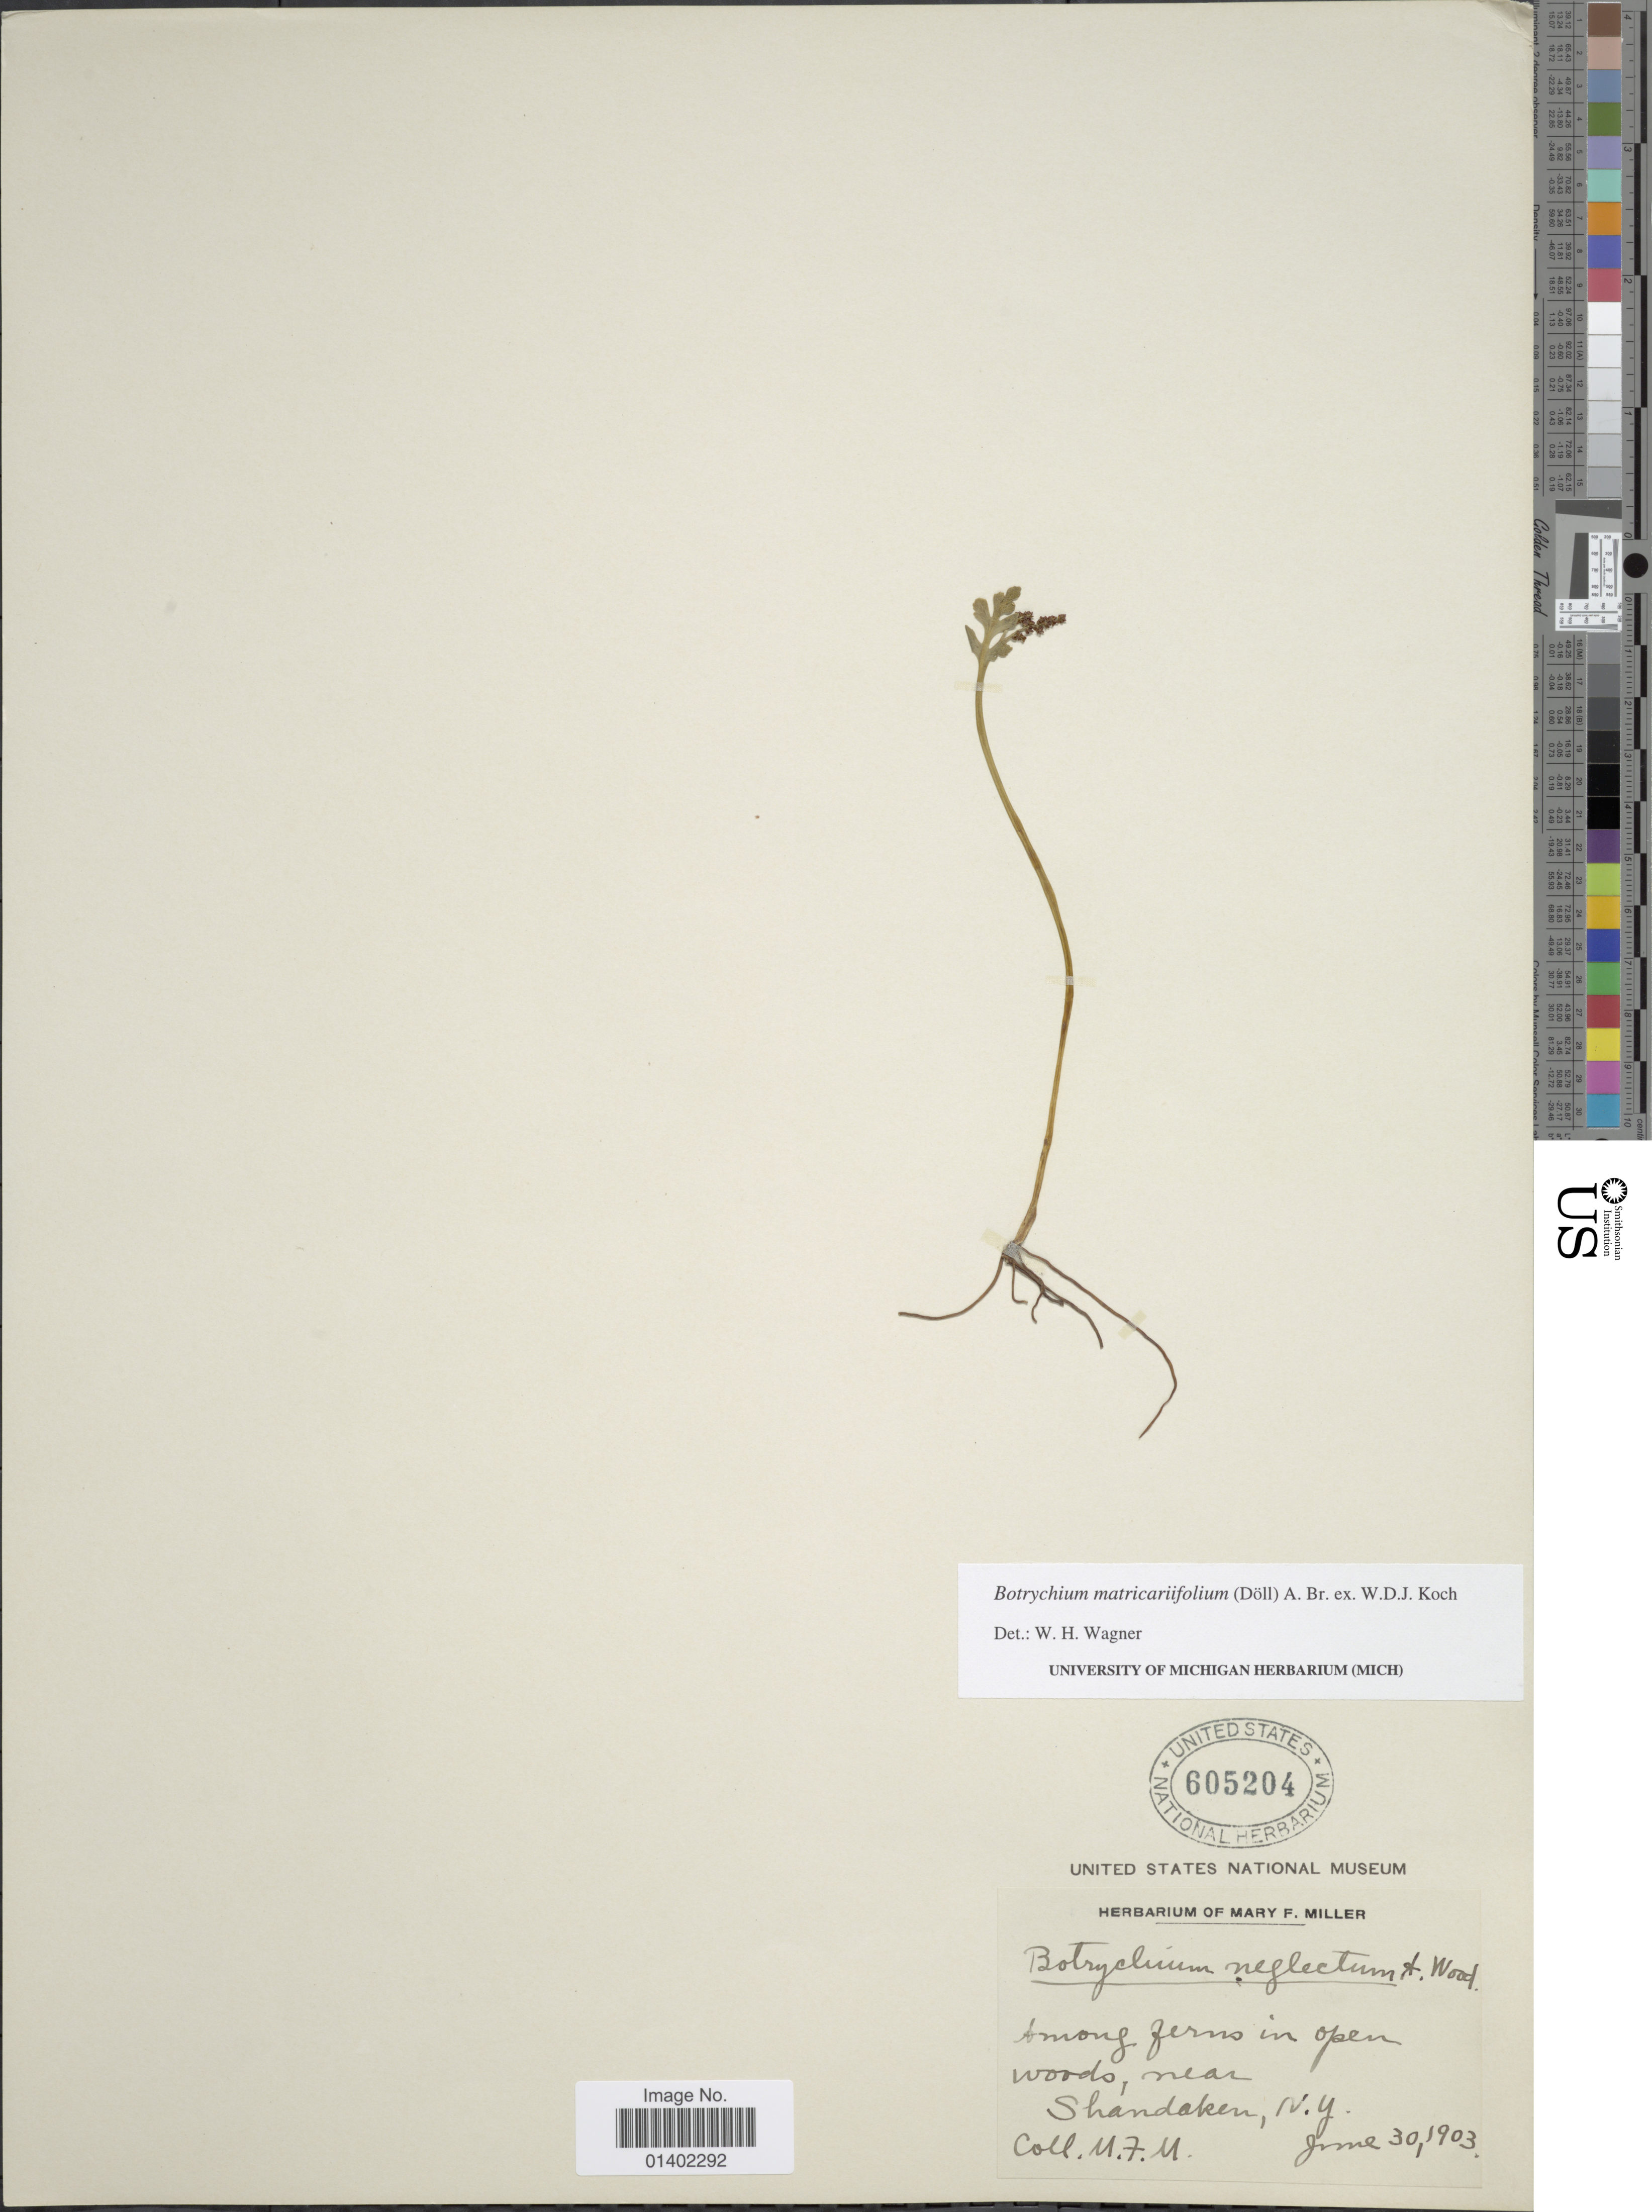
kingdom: Plantae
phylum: Tracheophyta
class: Polypodiopsida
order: Ophioglossales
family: Ophioglossaceae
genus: Botrychium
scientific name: Botrychium matricariifolium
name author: (A. Braun ex Dowell) A. Braun ex Koch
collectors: M. F. Miller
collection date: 1903-06-30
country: United States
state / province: New York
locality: Among ferns in open woods, near Shandaken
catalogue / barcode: US 605204